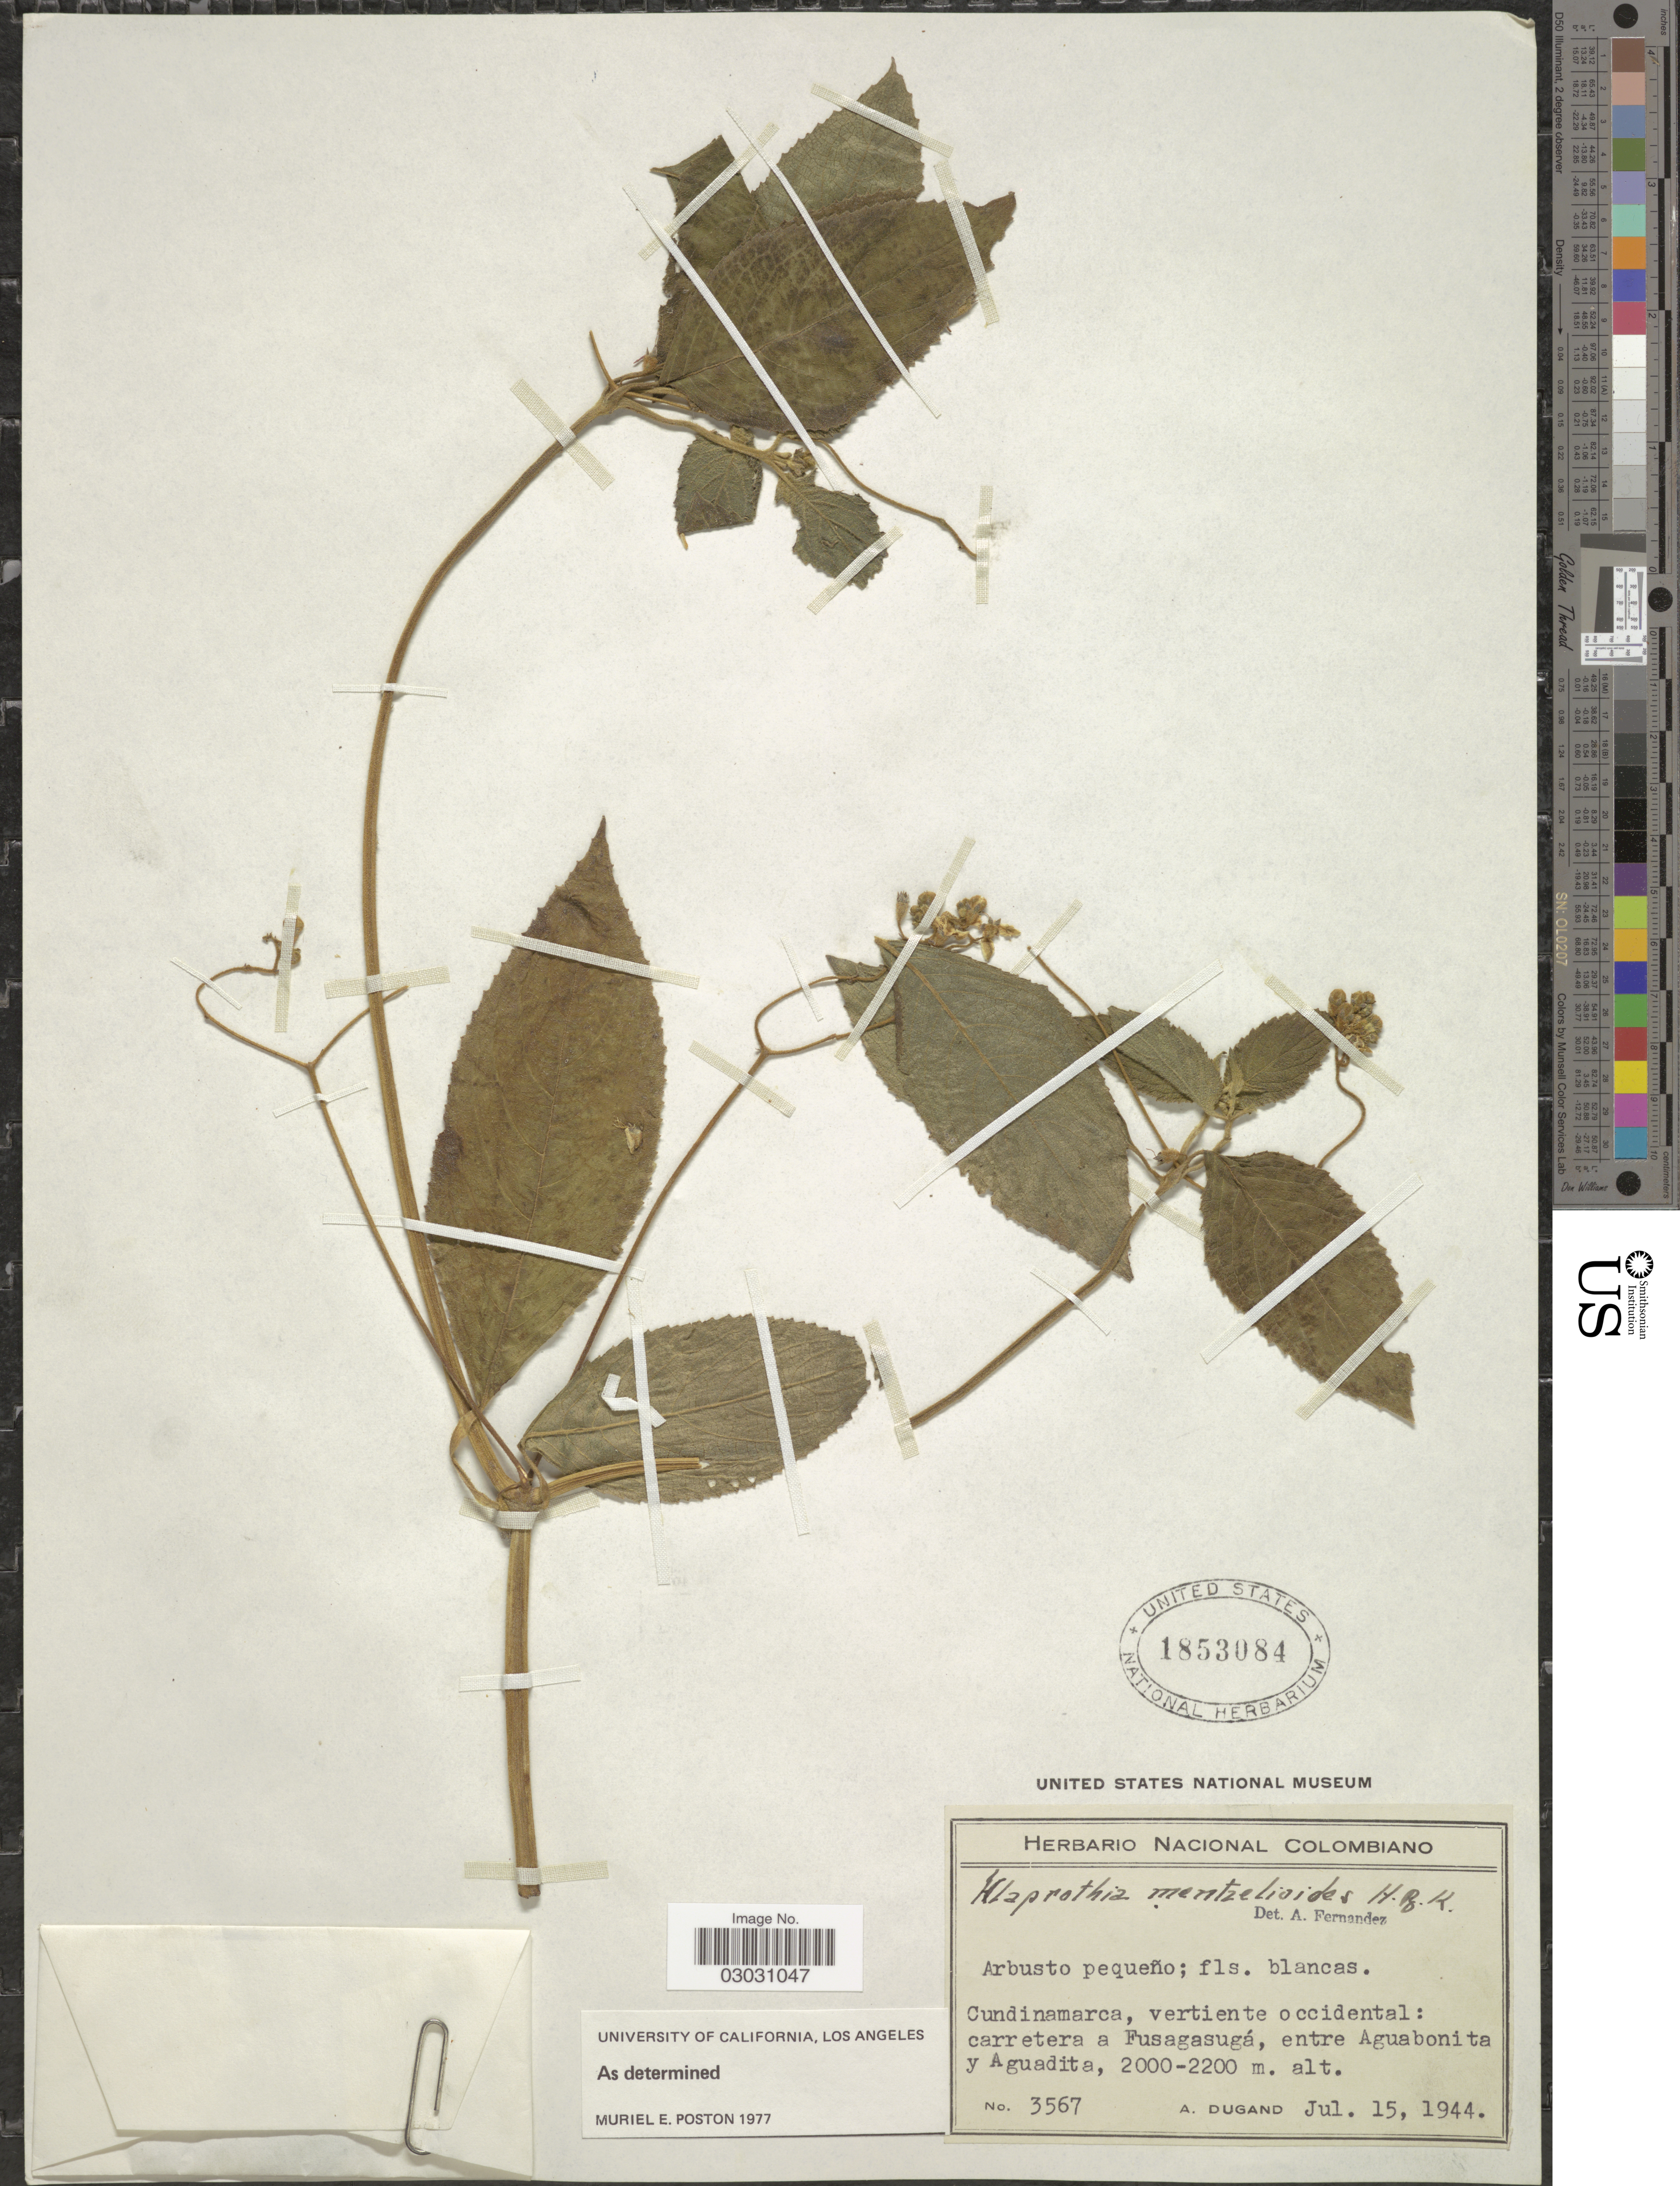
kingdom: Plantae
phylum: Tracheophyta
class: Magnoliopsida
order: Cornales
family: Loasaceae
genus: Klaprothia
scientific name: Klaprothia mentzelioides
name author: Kunth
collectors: A. Dugand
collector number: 3567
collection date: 1944-07-15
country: Colombia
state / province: Cundinamarca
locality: Vertiente occidental: carretera a Fusagasugá, entre Aguabonita y Aguadita.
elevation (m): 2000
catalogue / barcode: US 1853084